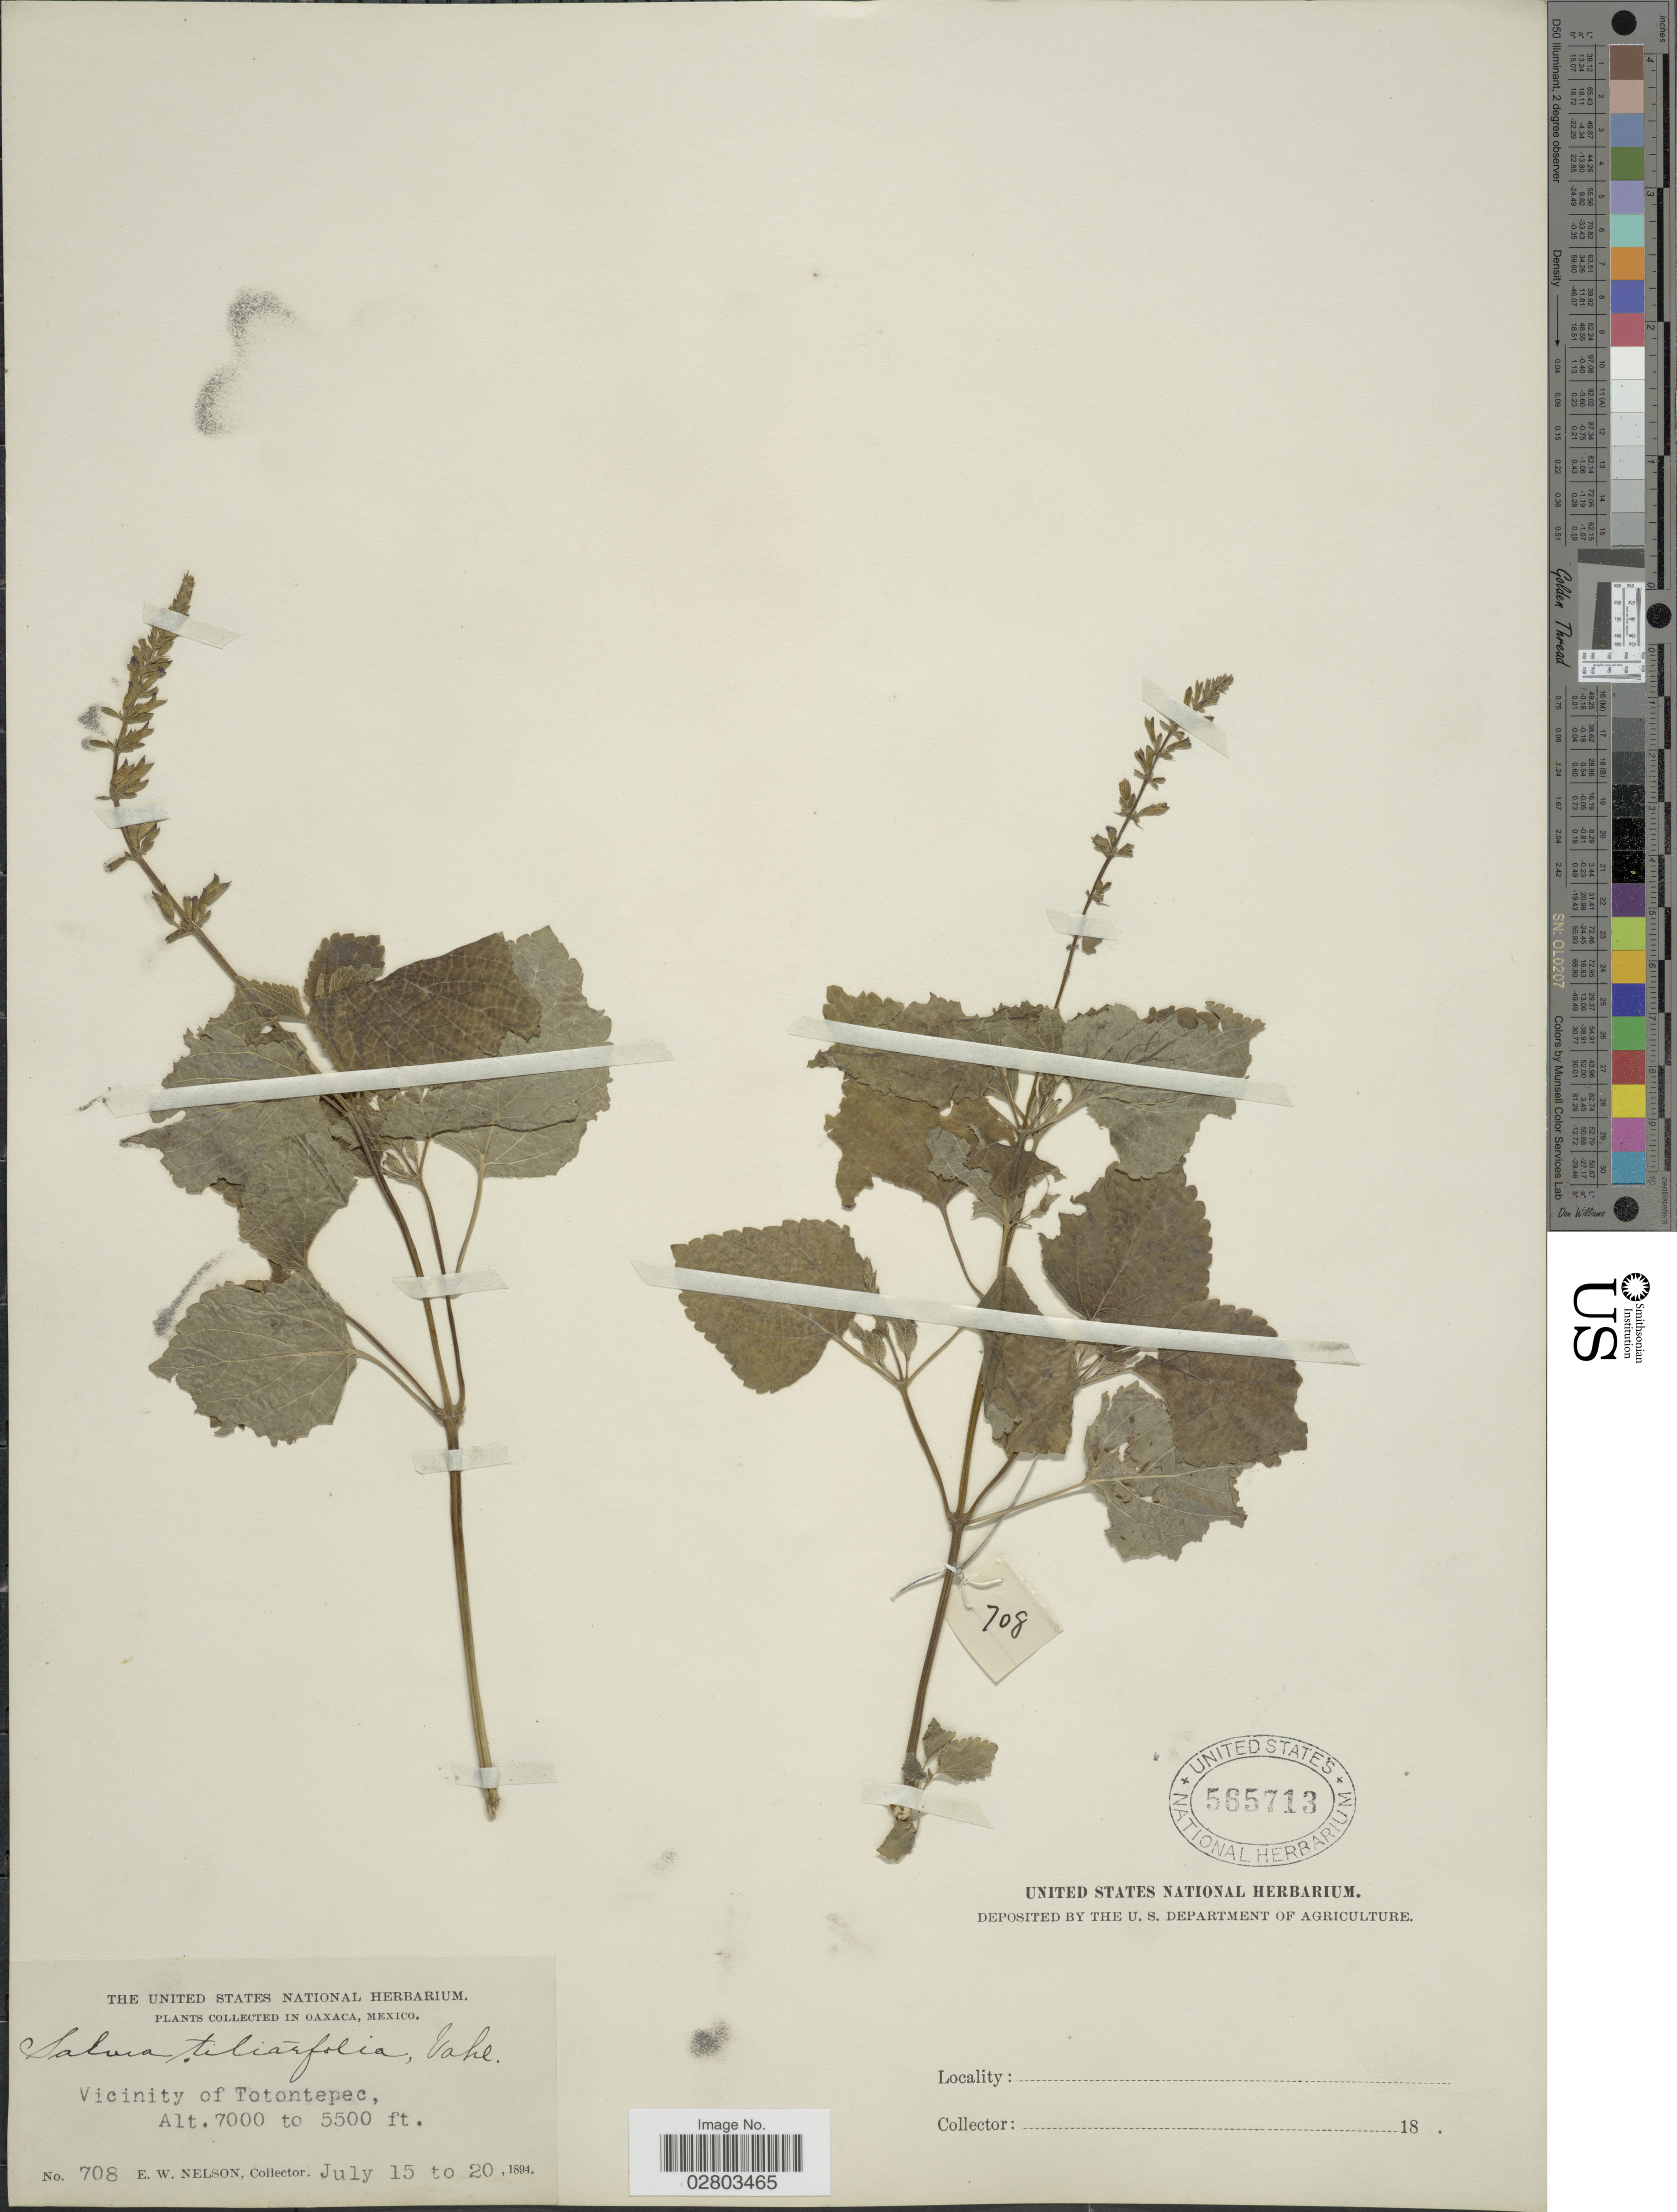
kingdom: Plantae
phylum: Tracheophyta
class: Magnoliopsida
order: Lamiales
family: Lamiaceae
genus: Salvia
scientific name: Salvia tiliifolia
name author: Vahl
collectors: E. W. Nelson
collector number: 708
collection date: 1894-07-15/1894-07-20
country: Mexico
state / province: Oaxaca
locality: Vicinity of Totontepec.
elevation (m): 1676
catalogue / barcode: US 565713